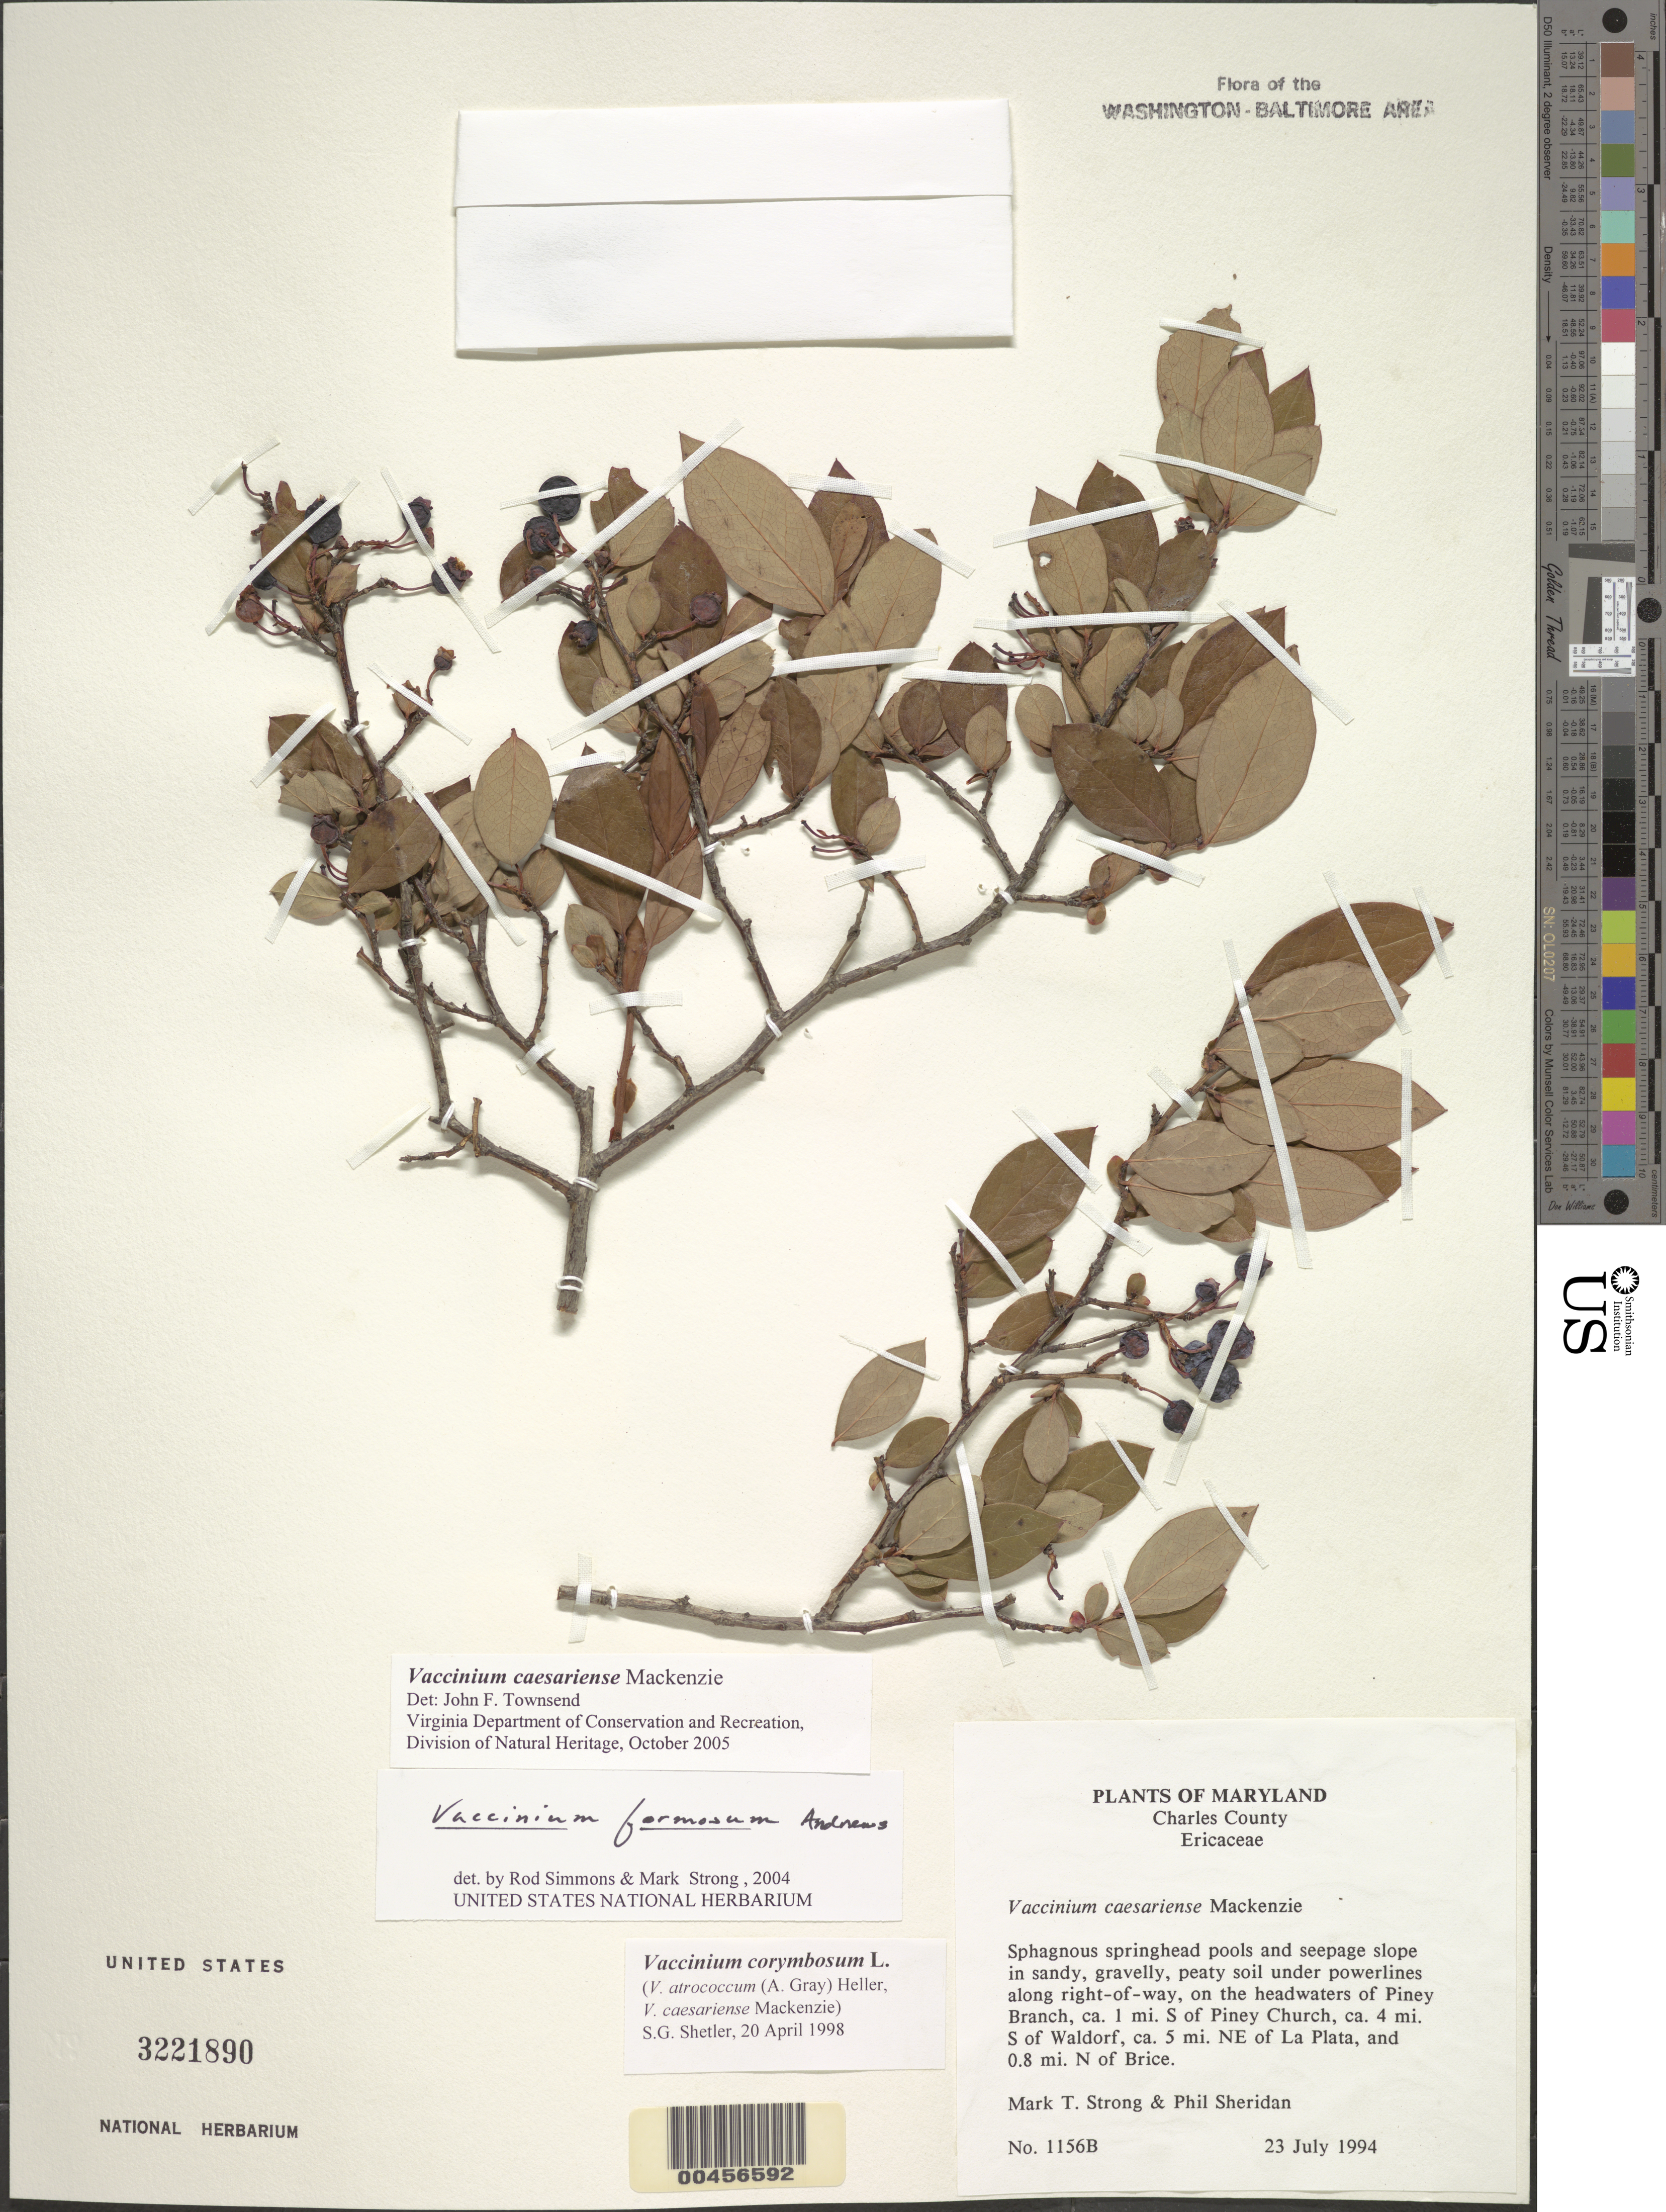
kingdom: Plantae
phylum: Tracheophyta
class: Magnoliopsida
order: Ericales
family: Ericaceae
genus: Vaccinium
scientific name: Vaccinium corymbosum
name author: L.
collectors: M. T. Strong & P. Sheridan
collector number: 1156B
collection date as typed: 23 Jul 1994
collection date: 1994-07-23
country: United States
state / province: Maryland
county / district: Charles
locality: Piney Church, S of Waldorf, NE of La Plata and N of Brice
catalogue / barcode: US 3221890